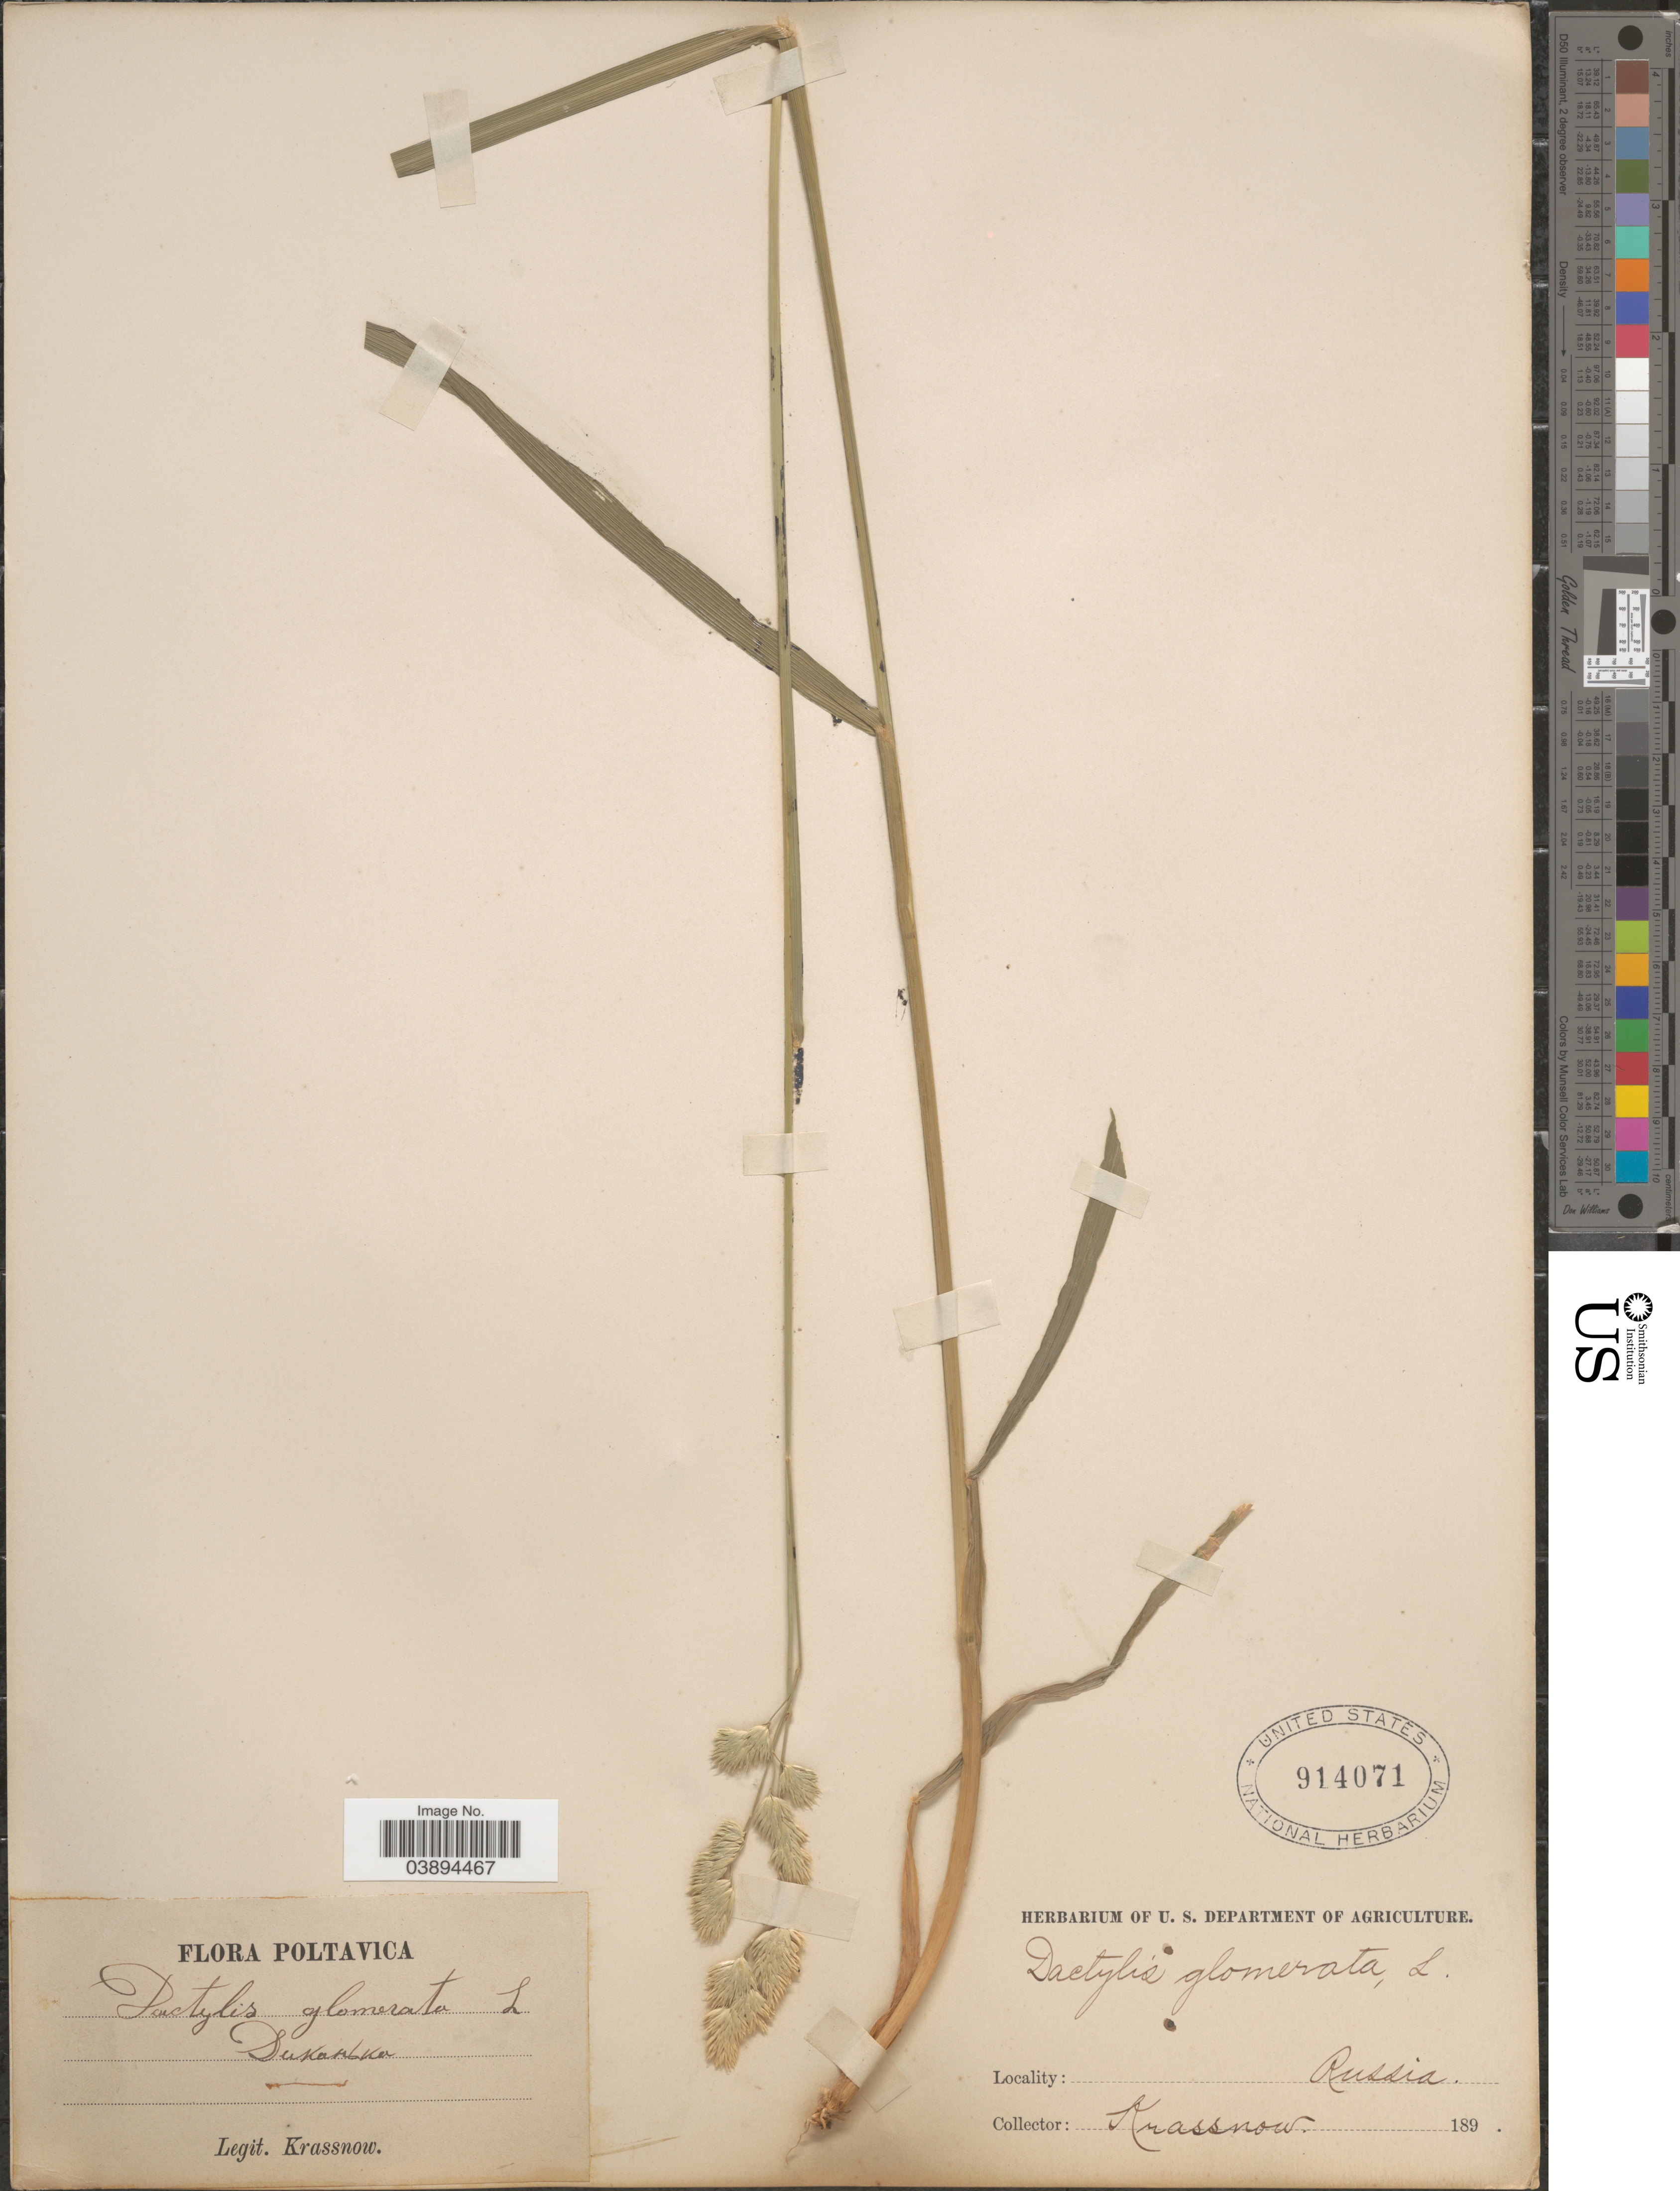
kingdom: Plantae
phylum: Tracheophyta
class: Liliopsida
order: Poales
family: Poaceae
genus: Dactylis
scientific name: Dactylis glomerata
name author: L.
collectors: -. Krassnow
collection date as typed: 189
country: Ukraine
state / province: Poltava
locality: Poltavica. Dykanka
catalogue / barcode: US 914071